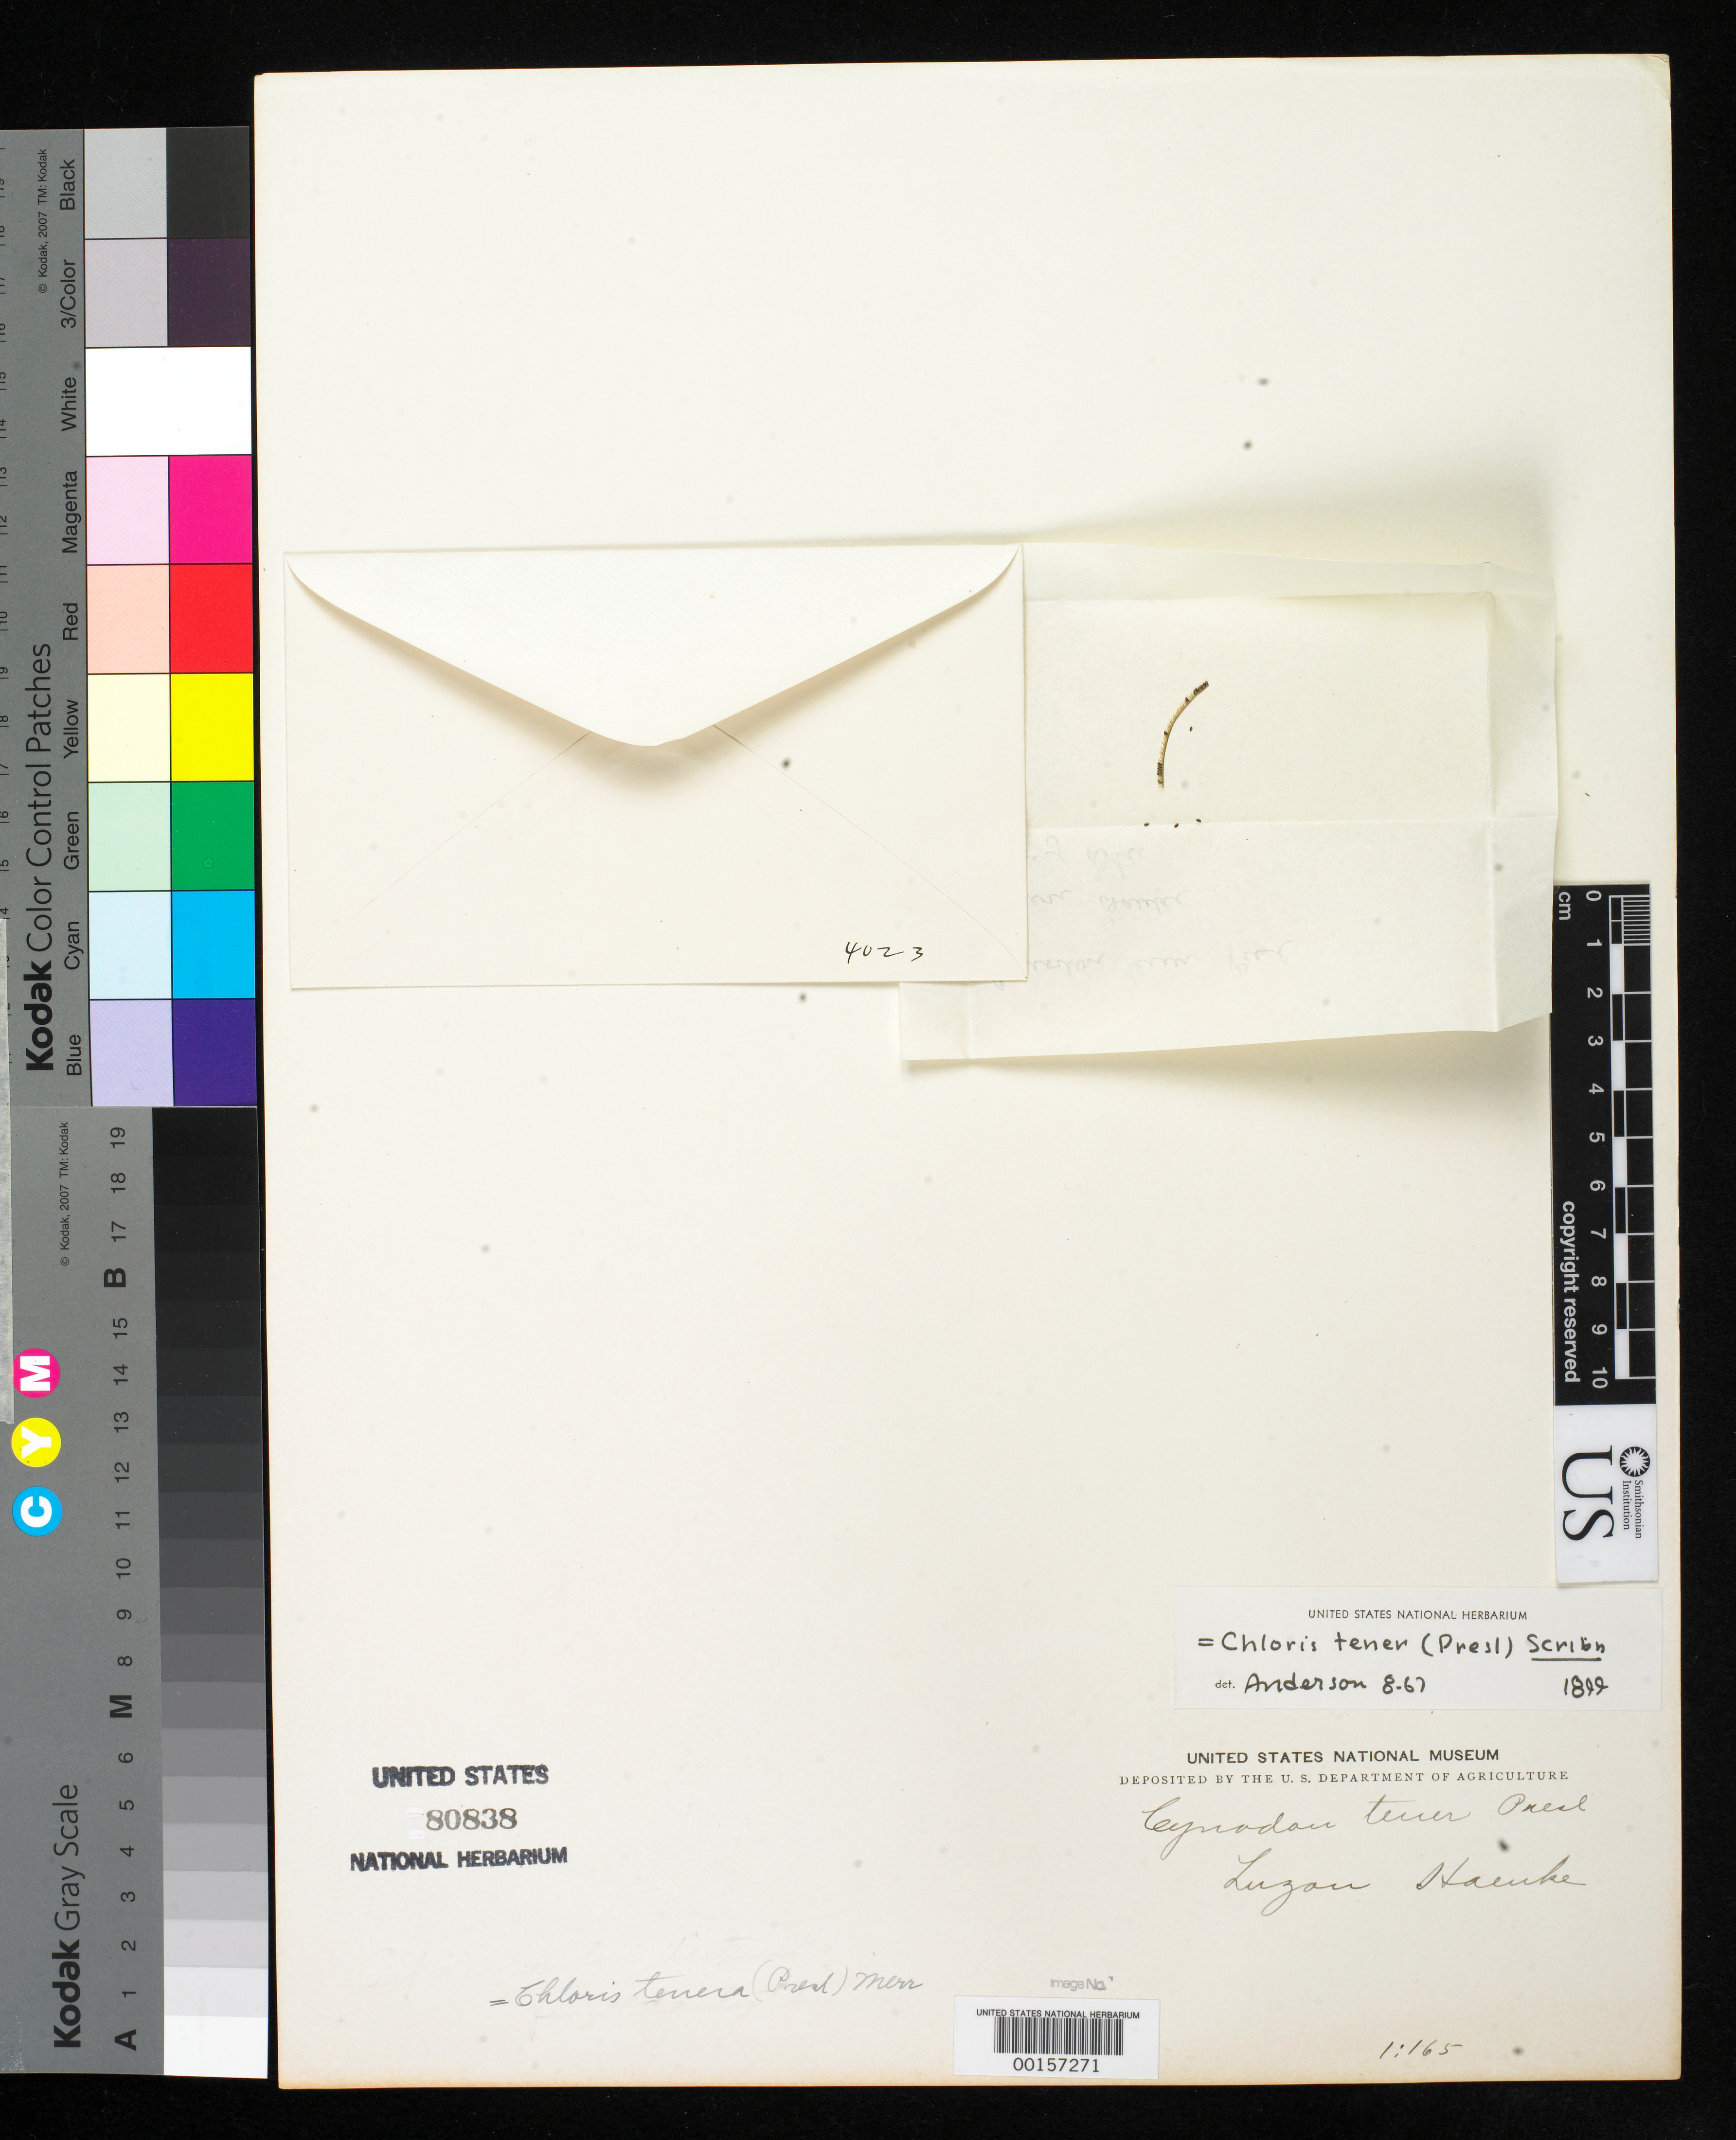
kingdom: Plantae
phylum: Tracheophyta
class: Liliopsida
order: Poales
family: Poaceae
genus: Cynodon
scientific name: Cynodon tener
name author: C. Presl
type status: Type Fragment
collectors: T. P. X. Haenke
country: Philippines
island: Luzon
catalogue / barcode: US 80838